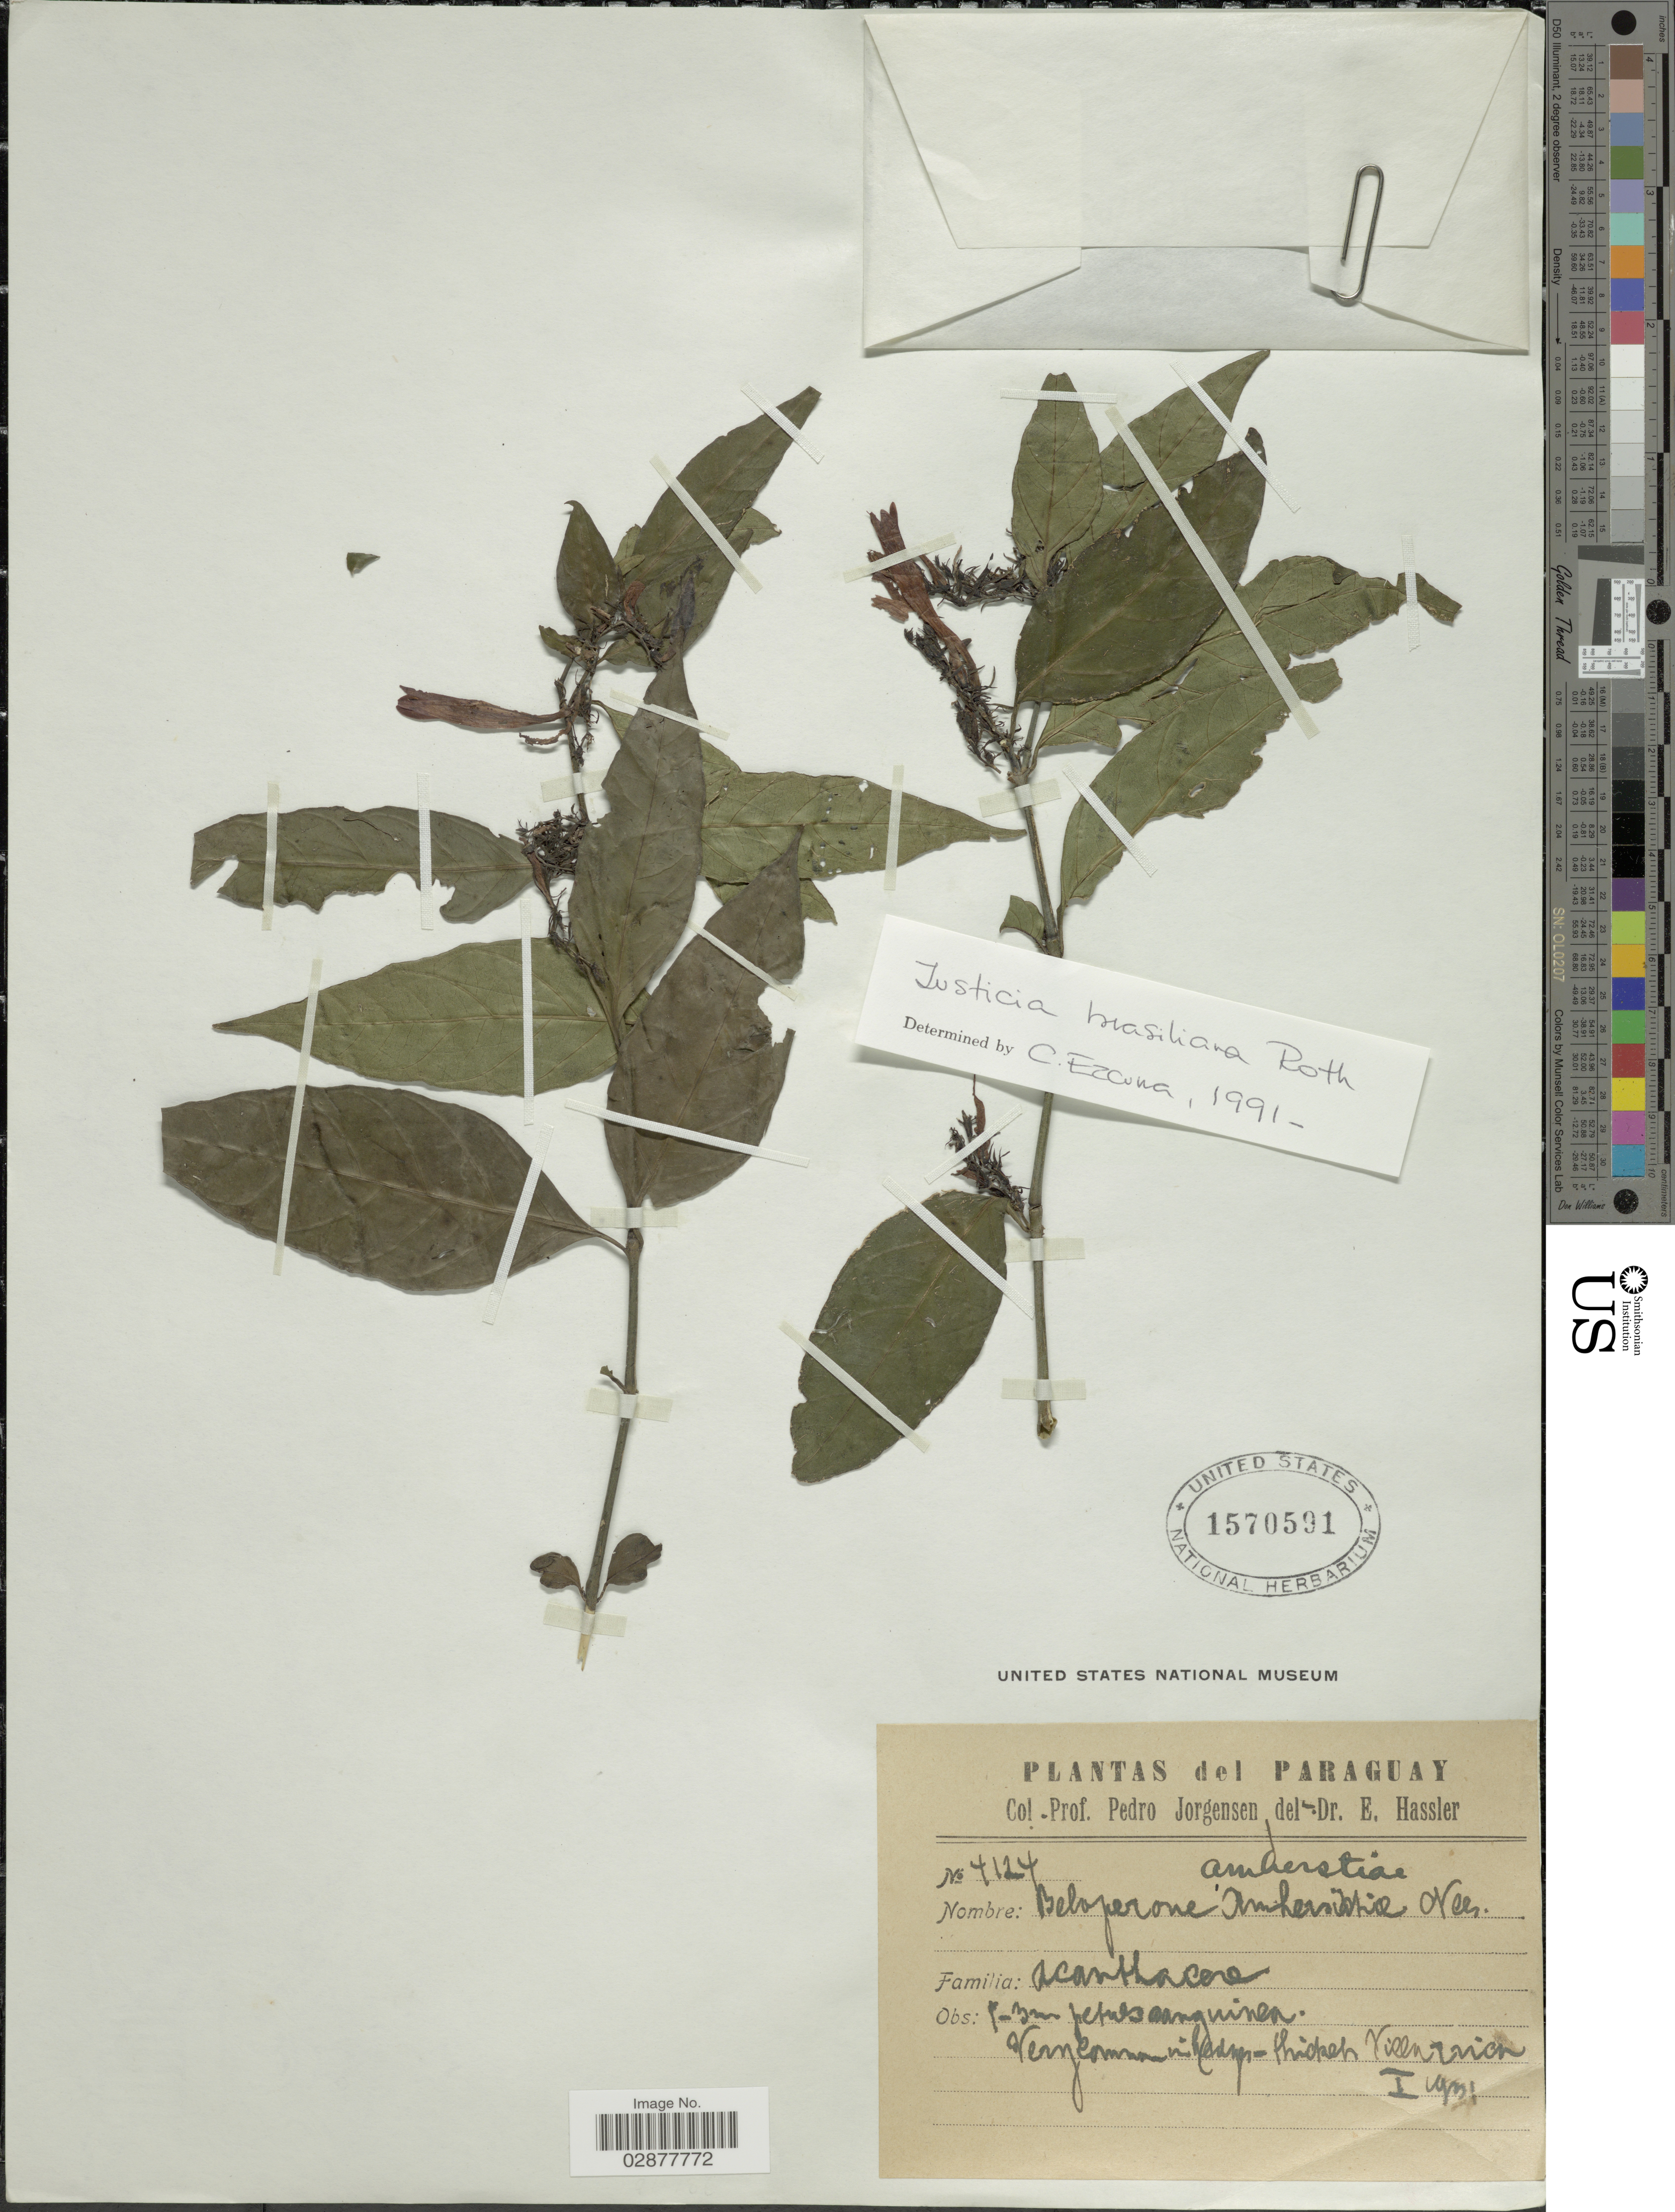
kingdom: Plantae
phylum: Tracheophyta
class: Magnoliopsida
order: Lamiales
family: Acanthaceae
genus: Justicia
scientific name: Justicia brasiliana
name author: Roth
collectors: P. Jörgensen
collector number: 4124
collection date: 1931-01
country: Paraguay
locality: Very common in hedges - thickets Villarrica.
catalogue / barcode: US 1570591